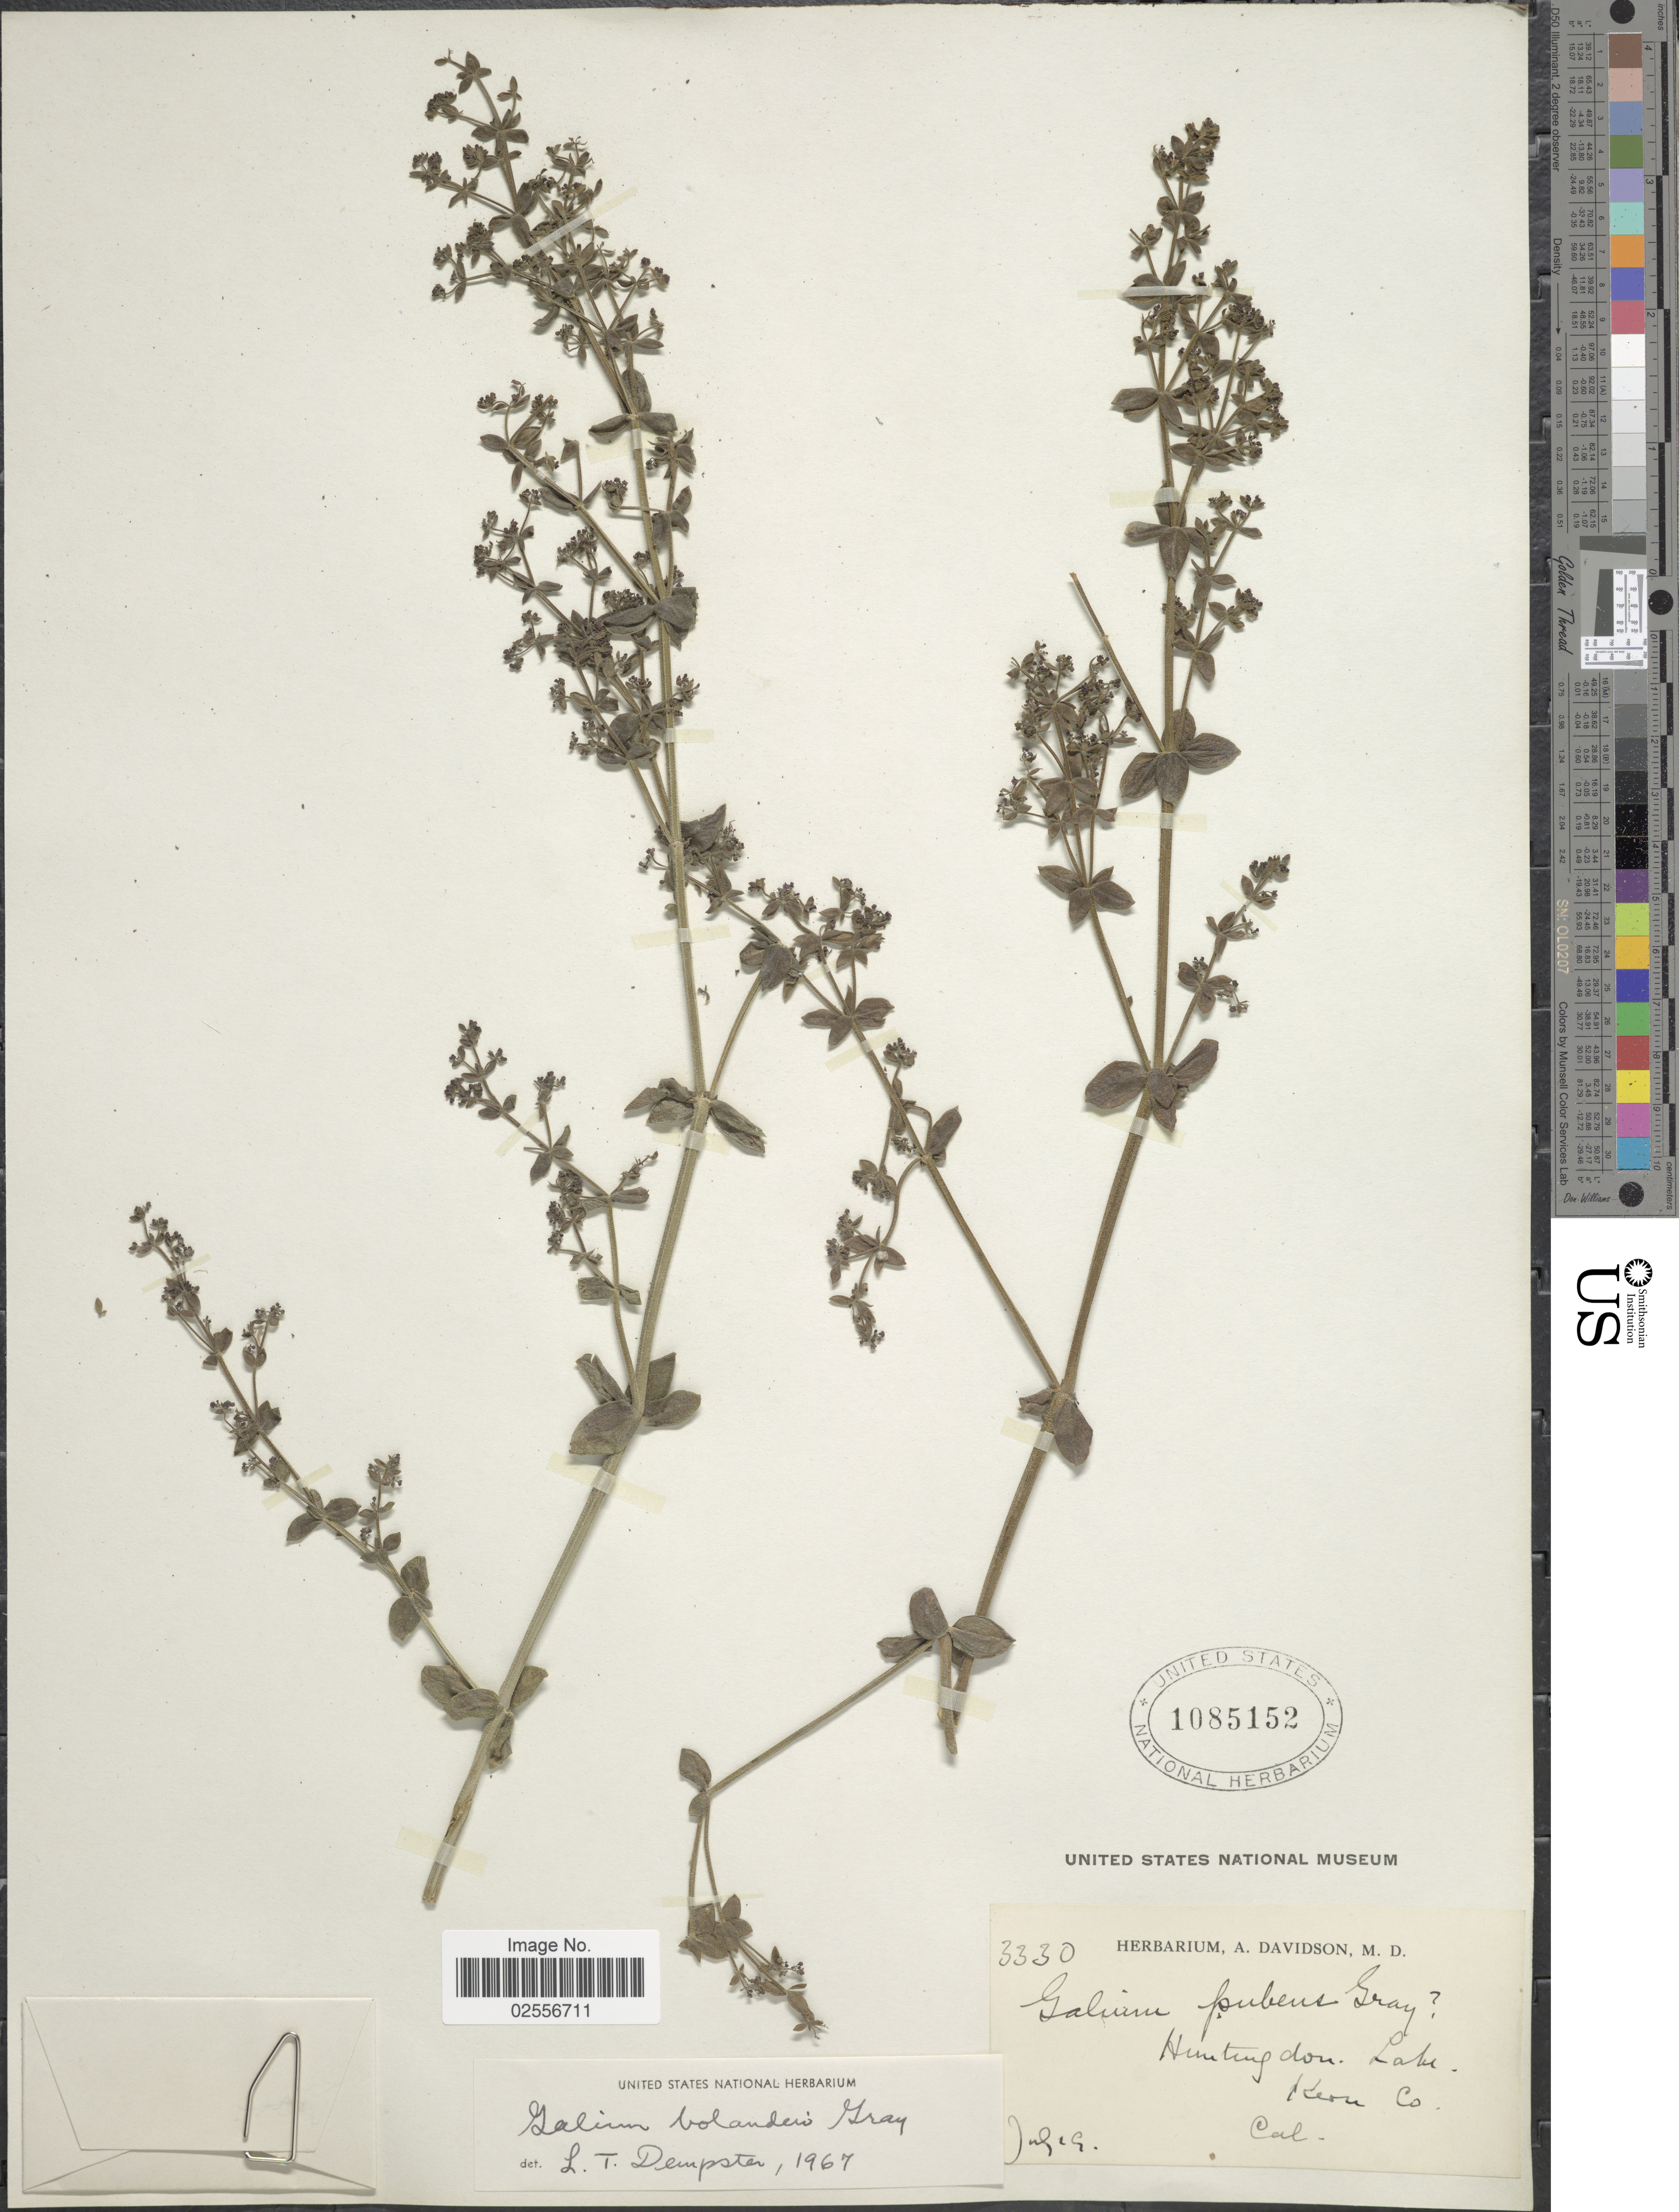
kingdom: Plantae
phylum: Tracheophyta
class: Magnoliopsida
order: Gentianales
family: Rubiaceae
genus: Galium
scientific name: Galium bolanderi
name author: A. Gray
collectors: ex herb. A. Davidson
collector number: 3330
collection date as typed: Transcribed d/m/y: /7/19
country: United States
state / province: California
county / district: Kern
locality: Huntington Lake, Kern Co.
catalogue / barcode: US 1085152